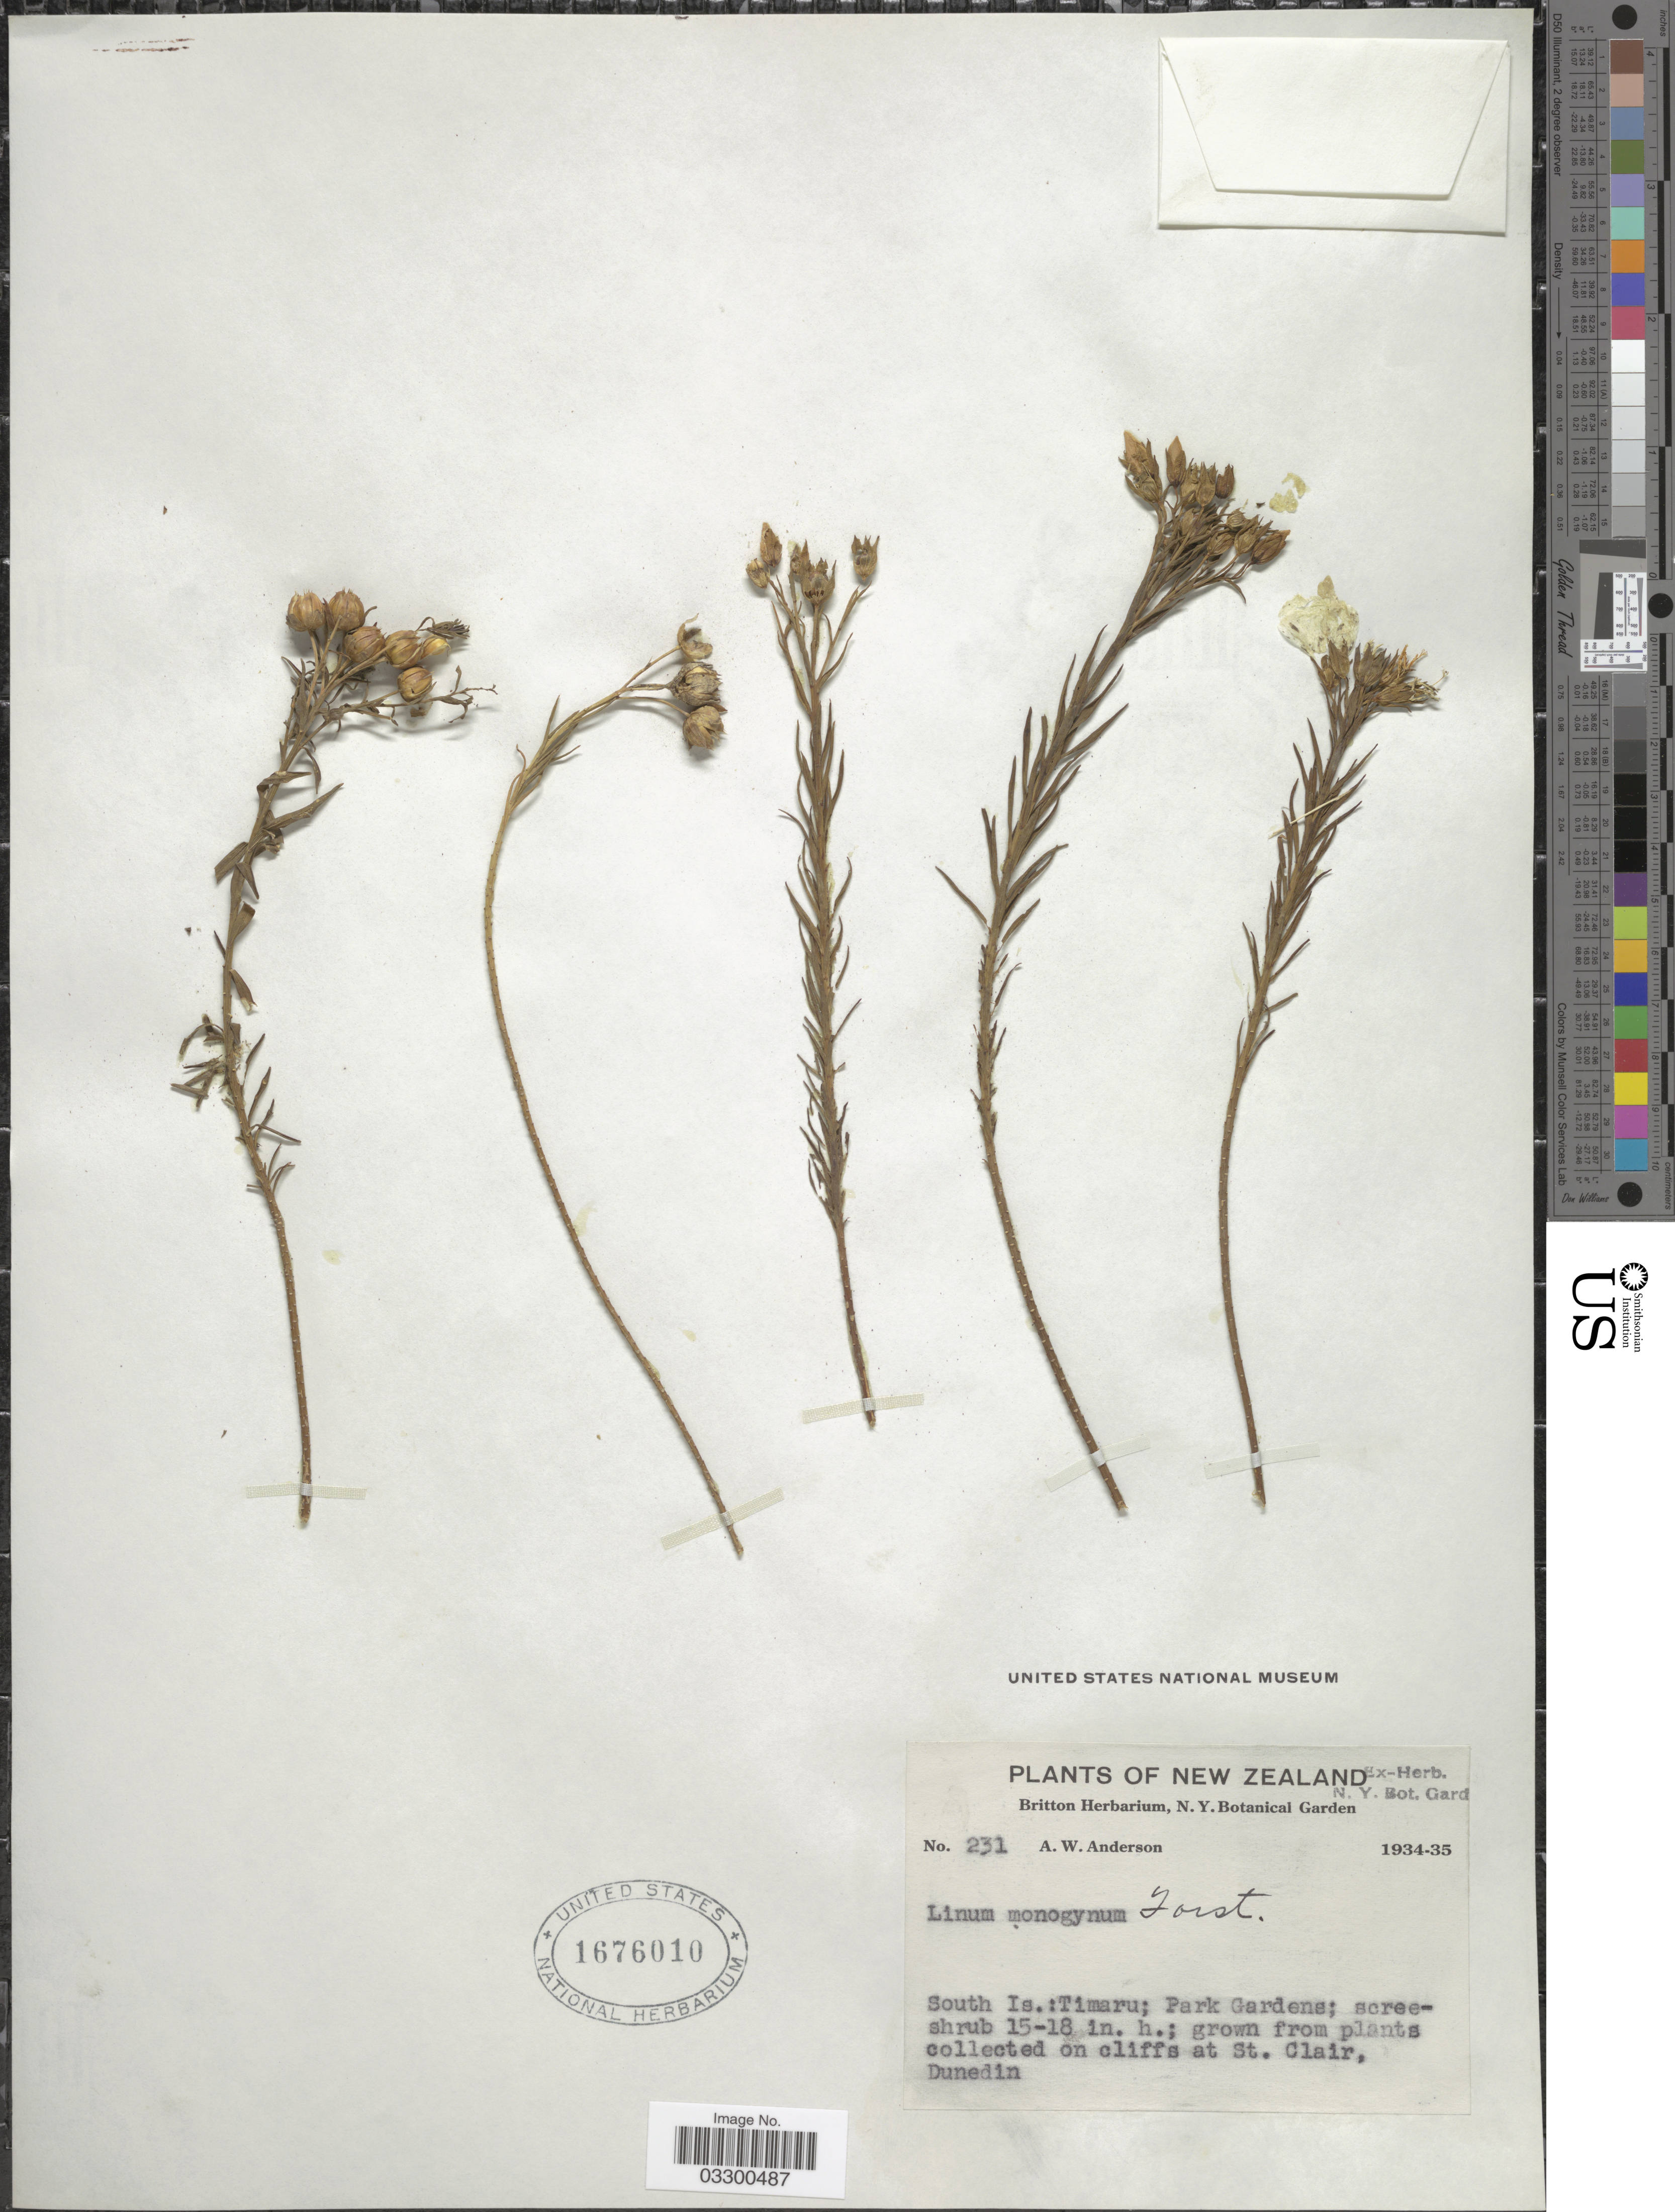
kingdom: Plantae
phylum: Tracheophyta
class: Magnoliopsida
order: Malpighiales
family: Linaceae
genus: Linum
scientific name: Linum monogynum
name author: G. Forst.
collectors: A. W. Anderson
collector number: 231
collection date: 1934/1935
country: New Zealand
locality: South Is.: Timaru; Park Gardens.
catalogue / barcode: US 1676010